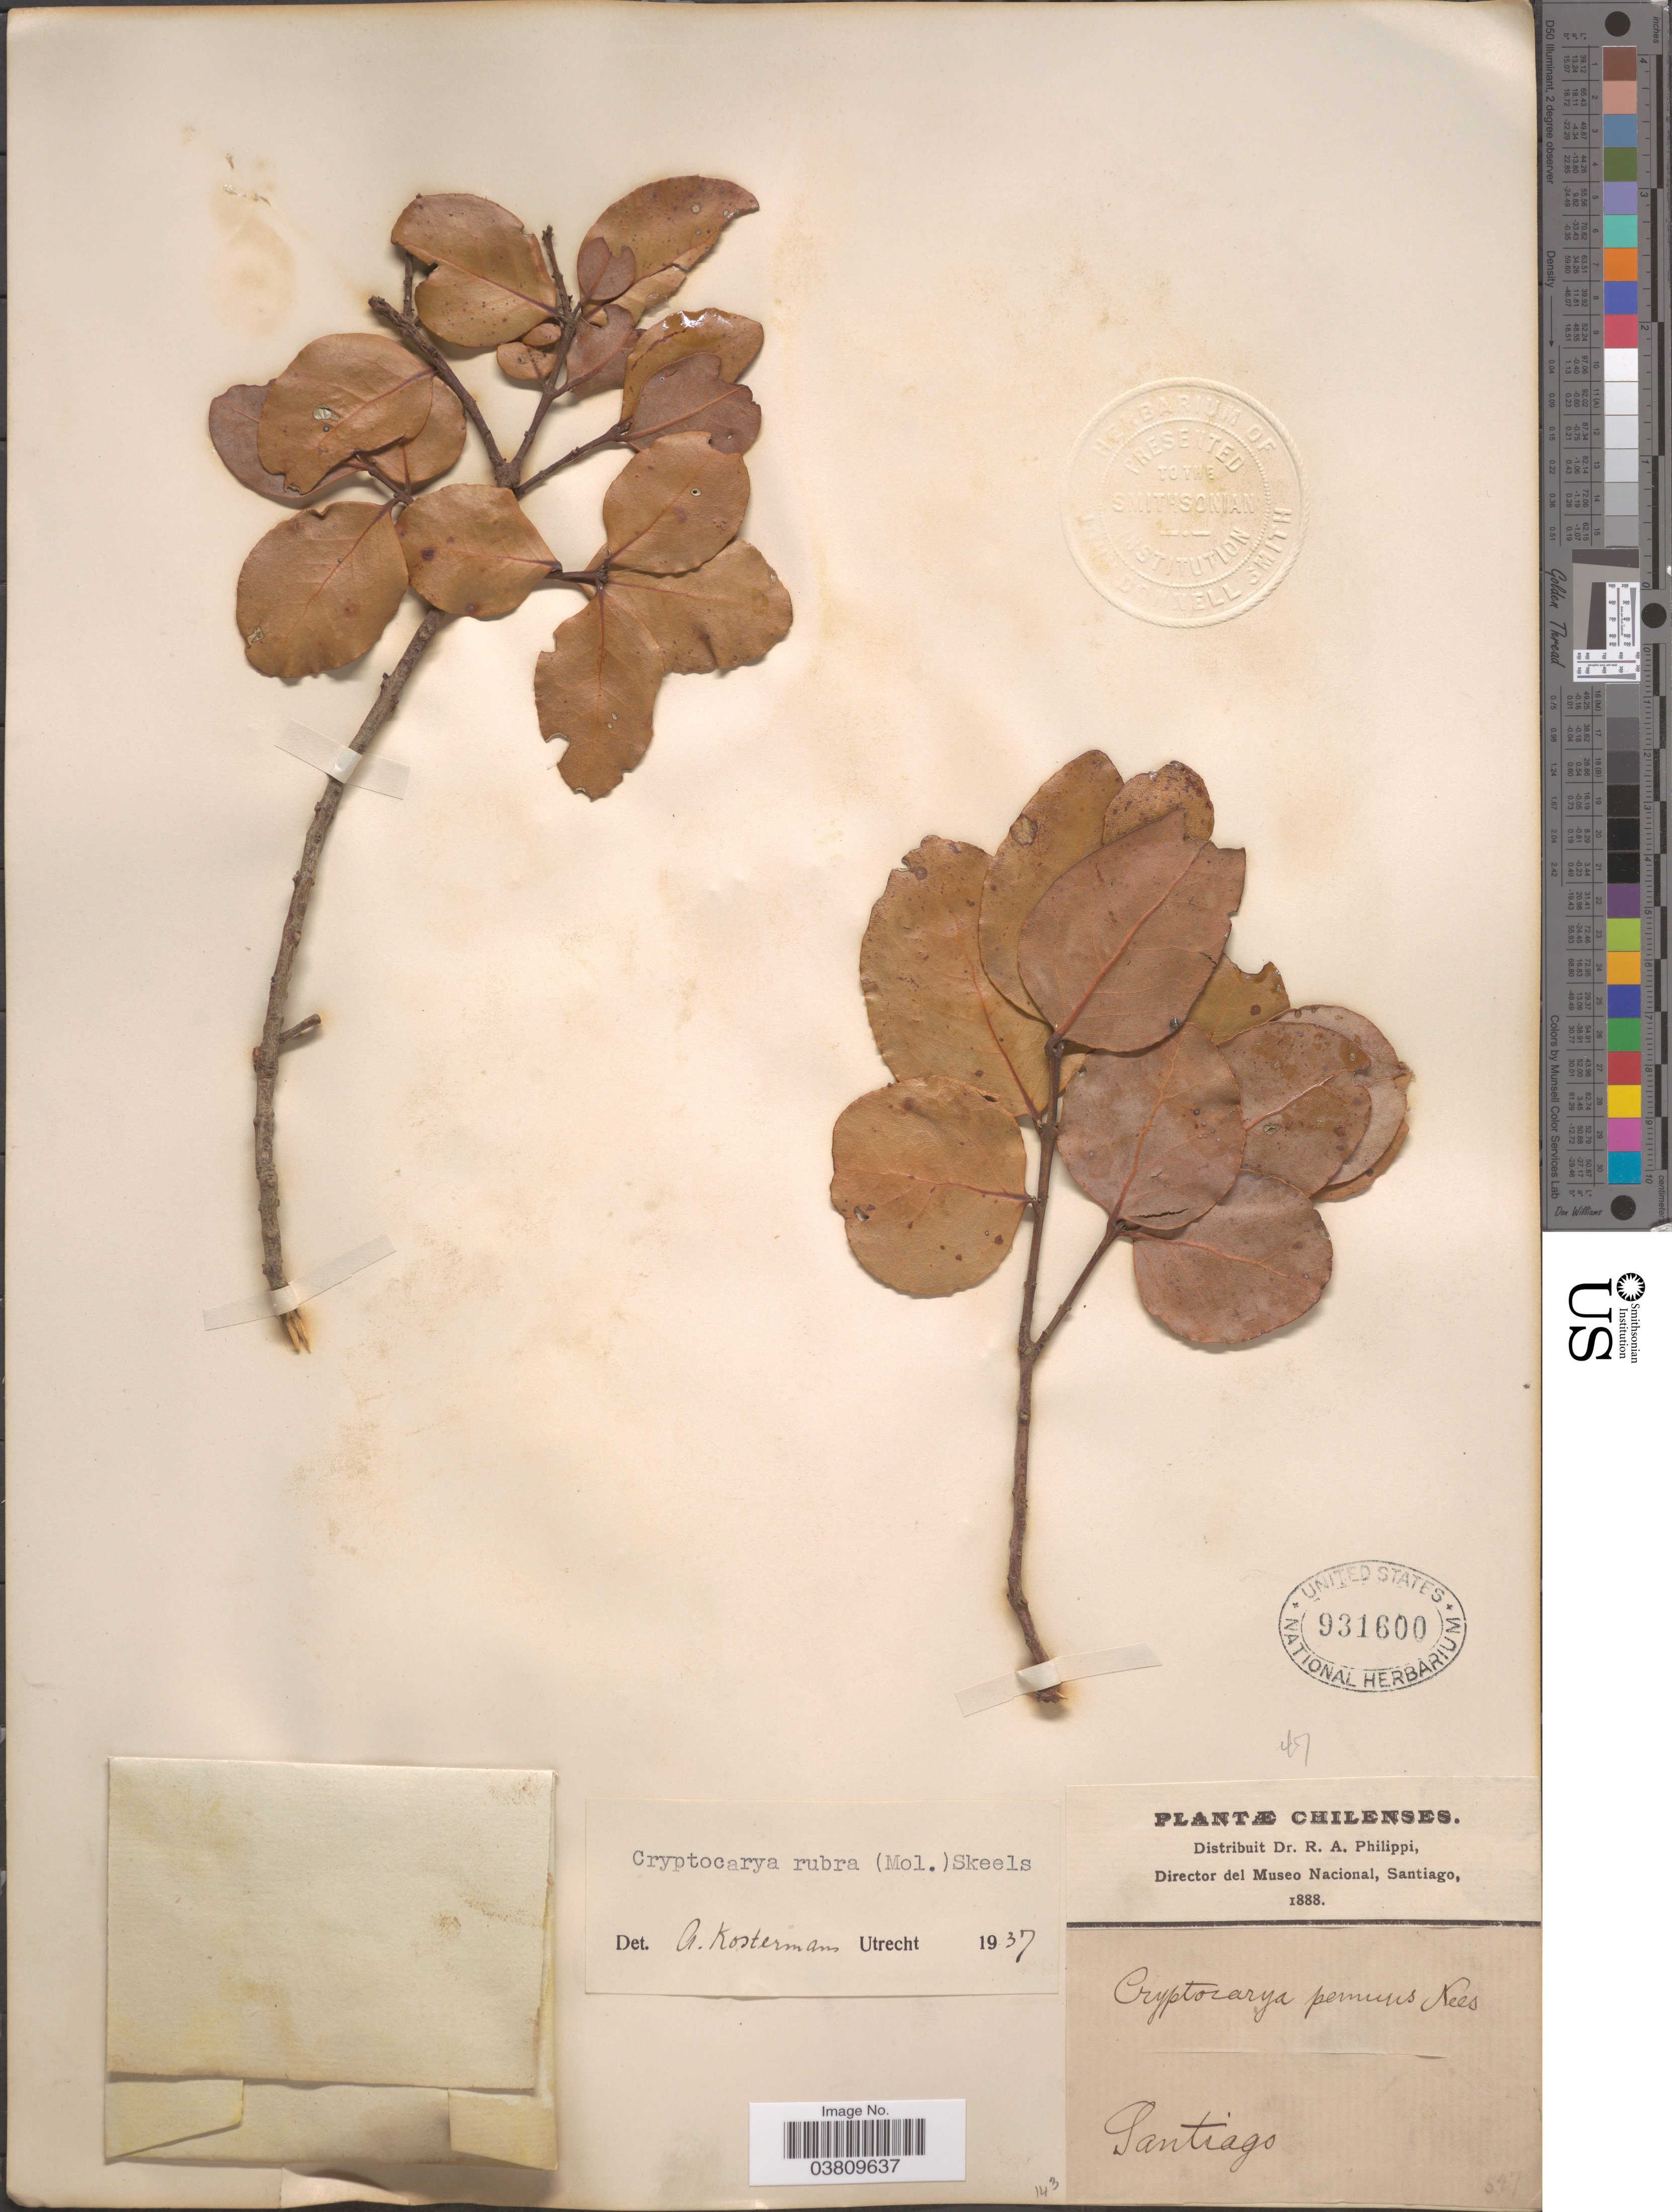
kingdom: Plantae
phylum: Tracheophyta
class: Magnoliopsida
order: Laurales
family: Lauraceae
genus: Cryptocarya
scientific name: Cryptocarya rubra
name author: (Mol.) Skeels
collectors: ex. herb. R.A. Philippi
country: Chile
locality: Santiago.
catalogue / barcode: US 931600